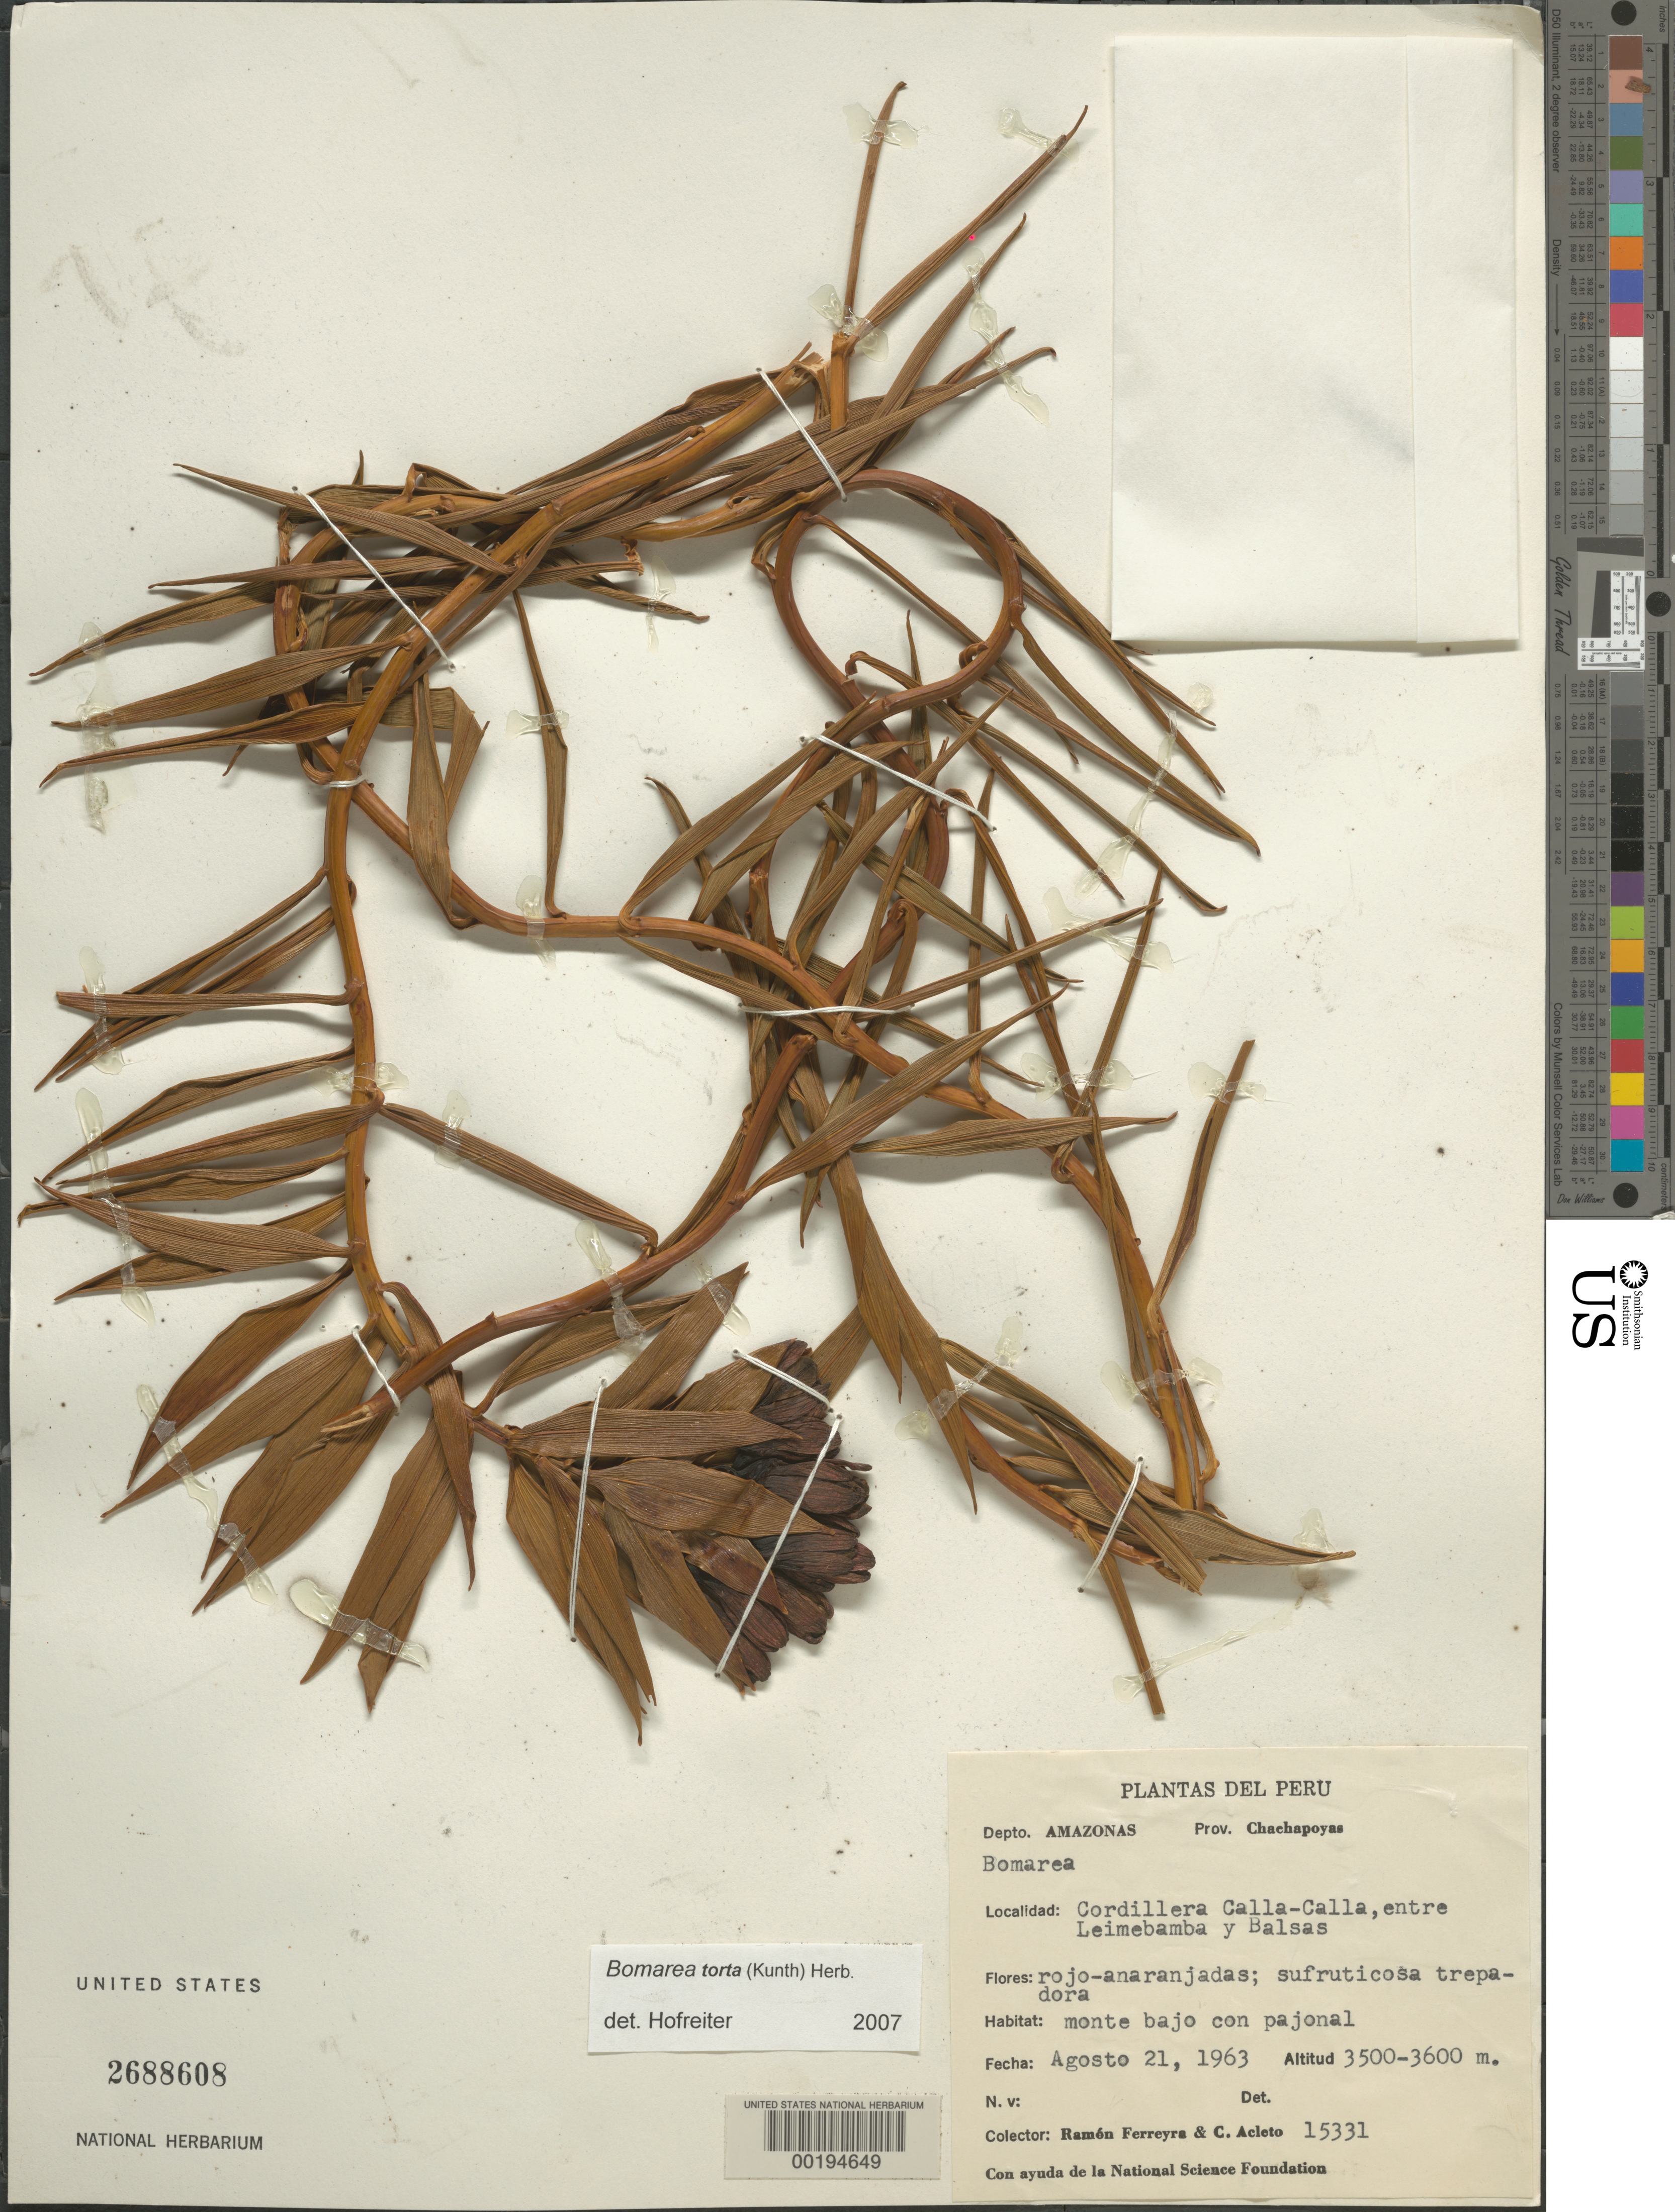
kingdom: Plantae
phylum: Tracheophyta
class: Liliopsida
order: Liliales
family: Alstroemeriaceae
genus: Bomarea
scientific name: Bomarea sp.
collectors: R. A. Ferreyra & C. Acleto O.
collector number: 15331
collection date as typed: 21 Aug 1963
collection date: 1963-08-21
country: Peru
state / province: Amazonas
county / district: Chachapoyas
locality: Cordillera Calla-Calla, between Leimebamba and Balsas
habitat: Short thickets in field of tall coarse grass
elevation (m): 3500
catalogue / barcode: US 2688608